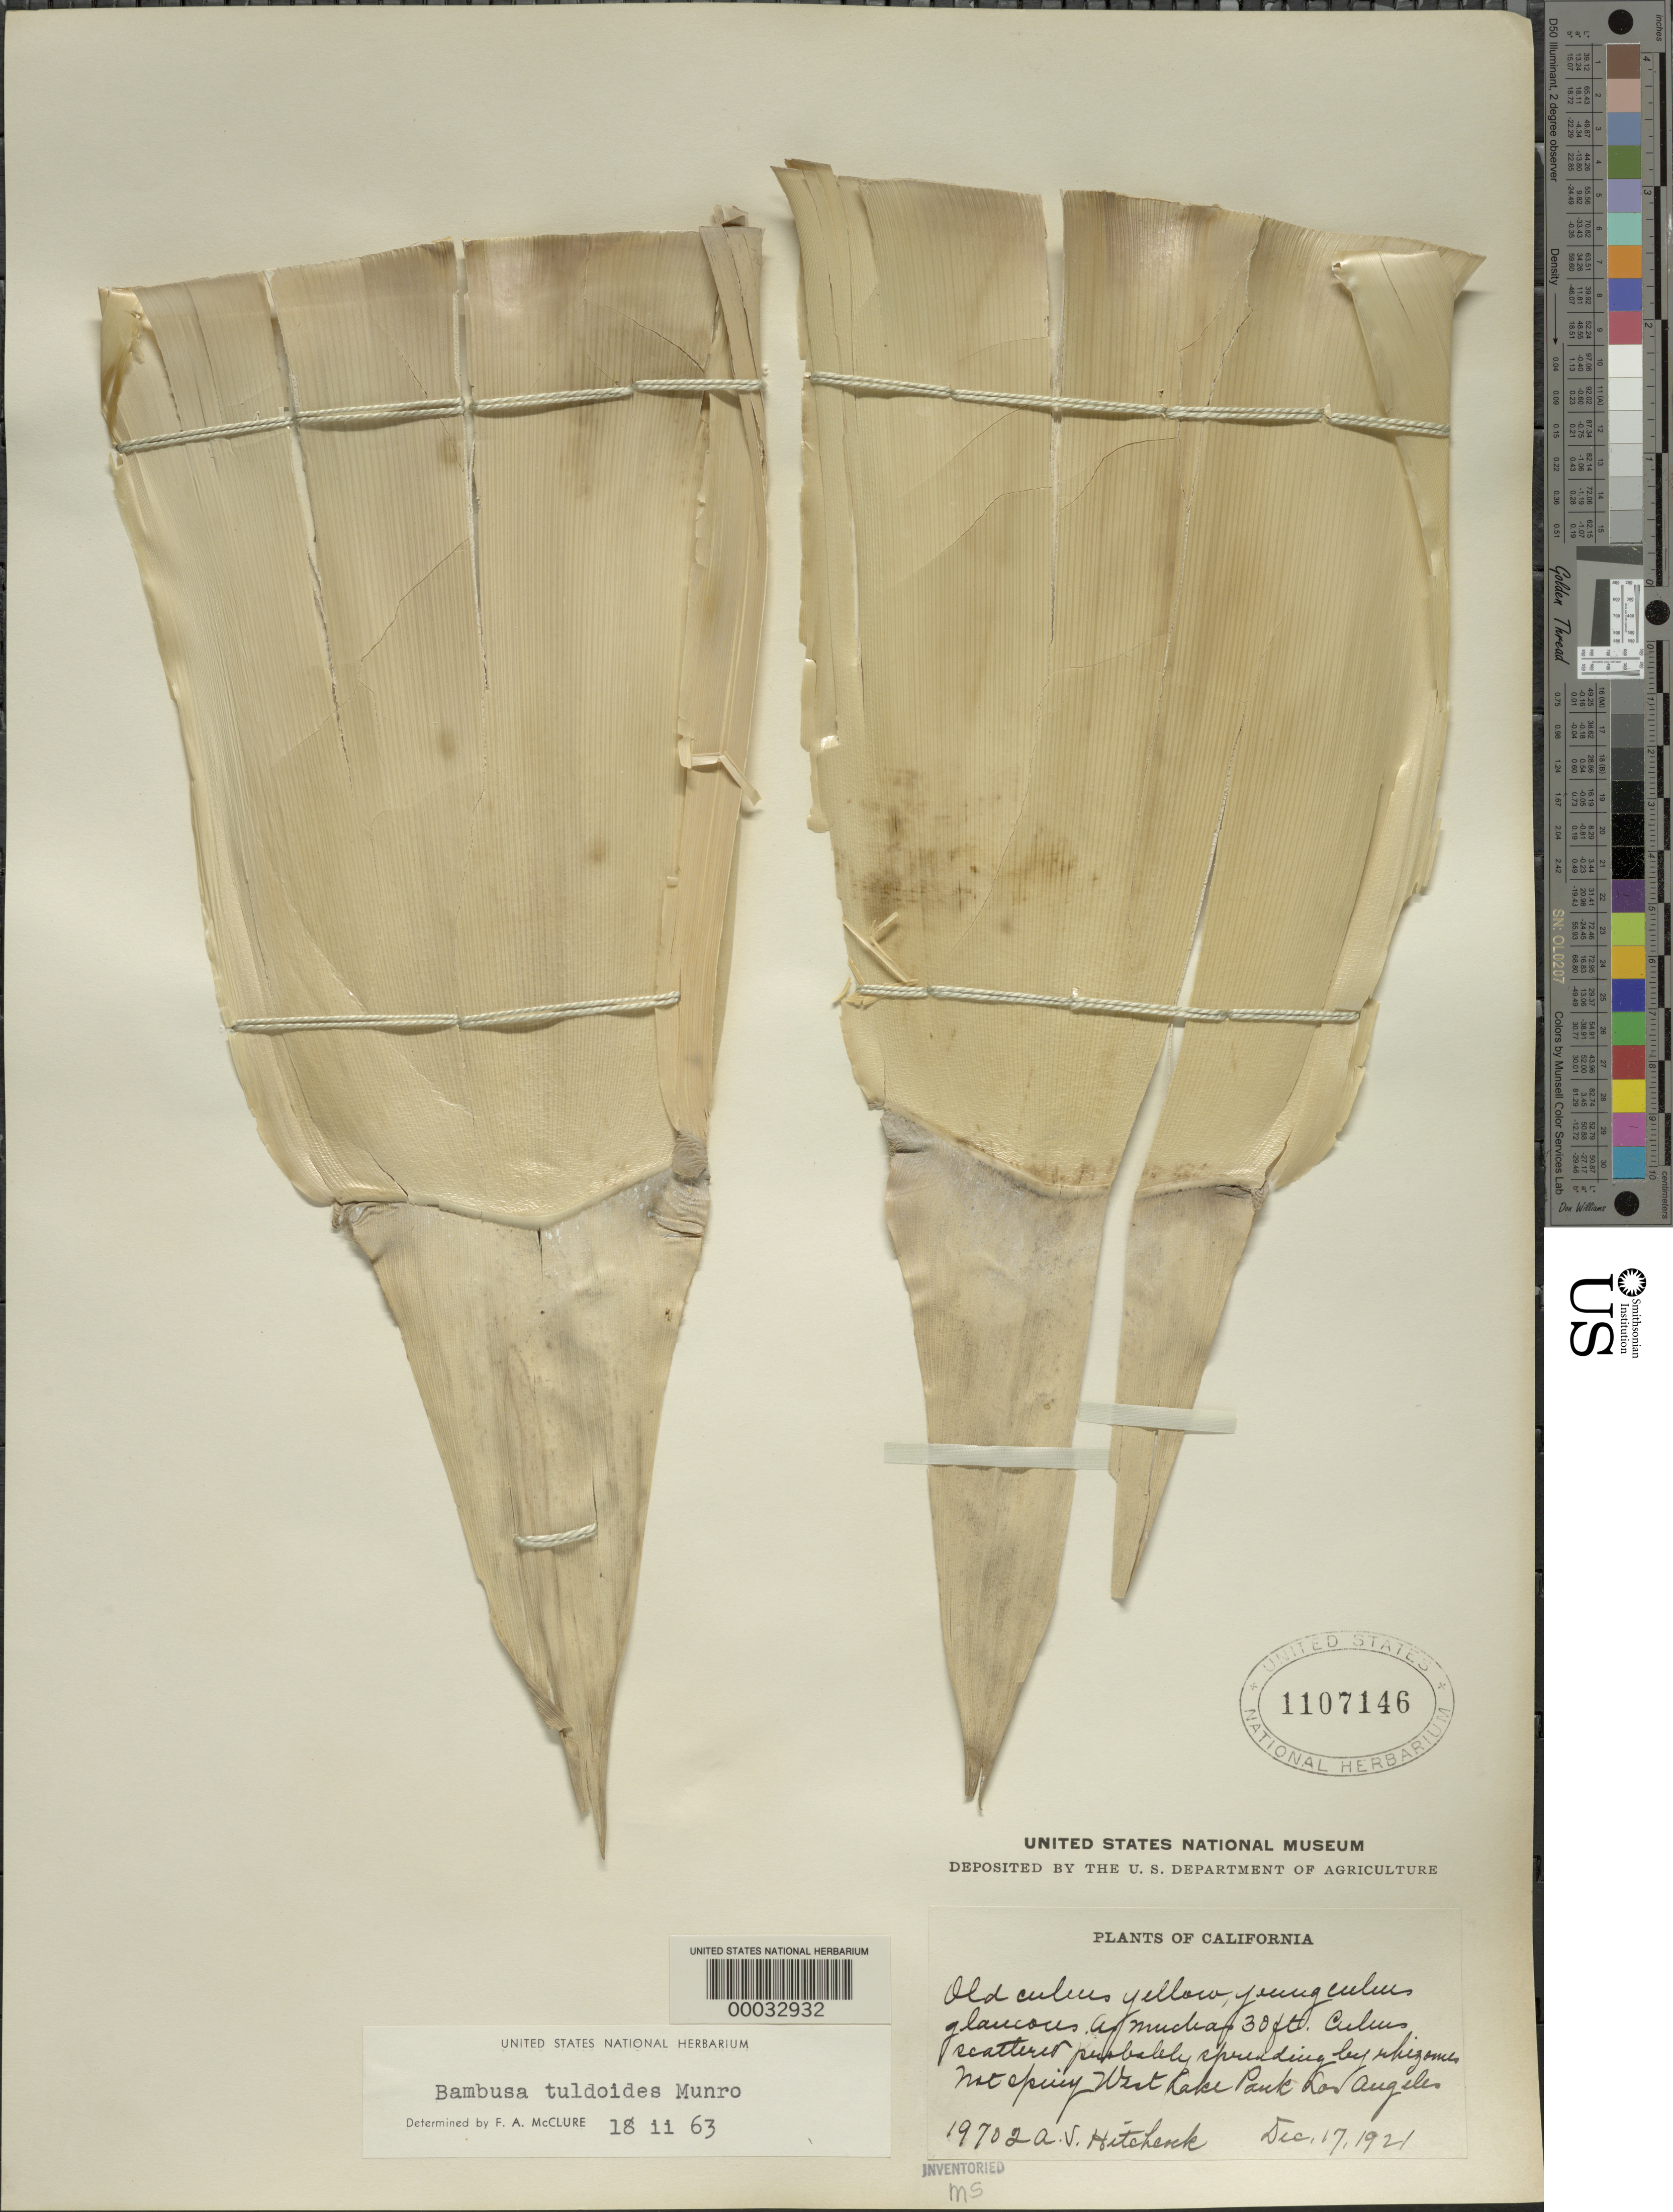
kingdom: Plantae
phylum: Tracheophyta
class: Liliopsida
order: Poales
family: Poaceae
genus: Bambusa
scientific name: Bambusa tuldoides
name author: Munro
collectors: A. S. Hitchcock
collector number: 19702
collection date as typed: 17 Dec 1921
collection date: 1921-12-17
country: United States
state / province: California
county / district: Los Angeles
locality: West lake park-los angeles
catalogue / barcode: US 1107146